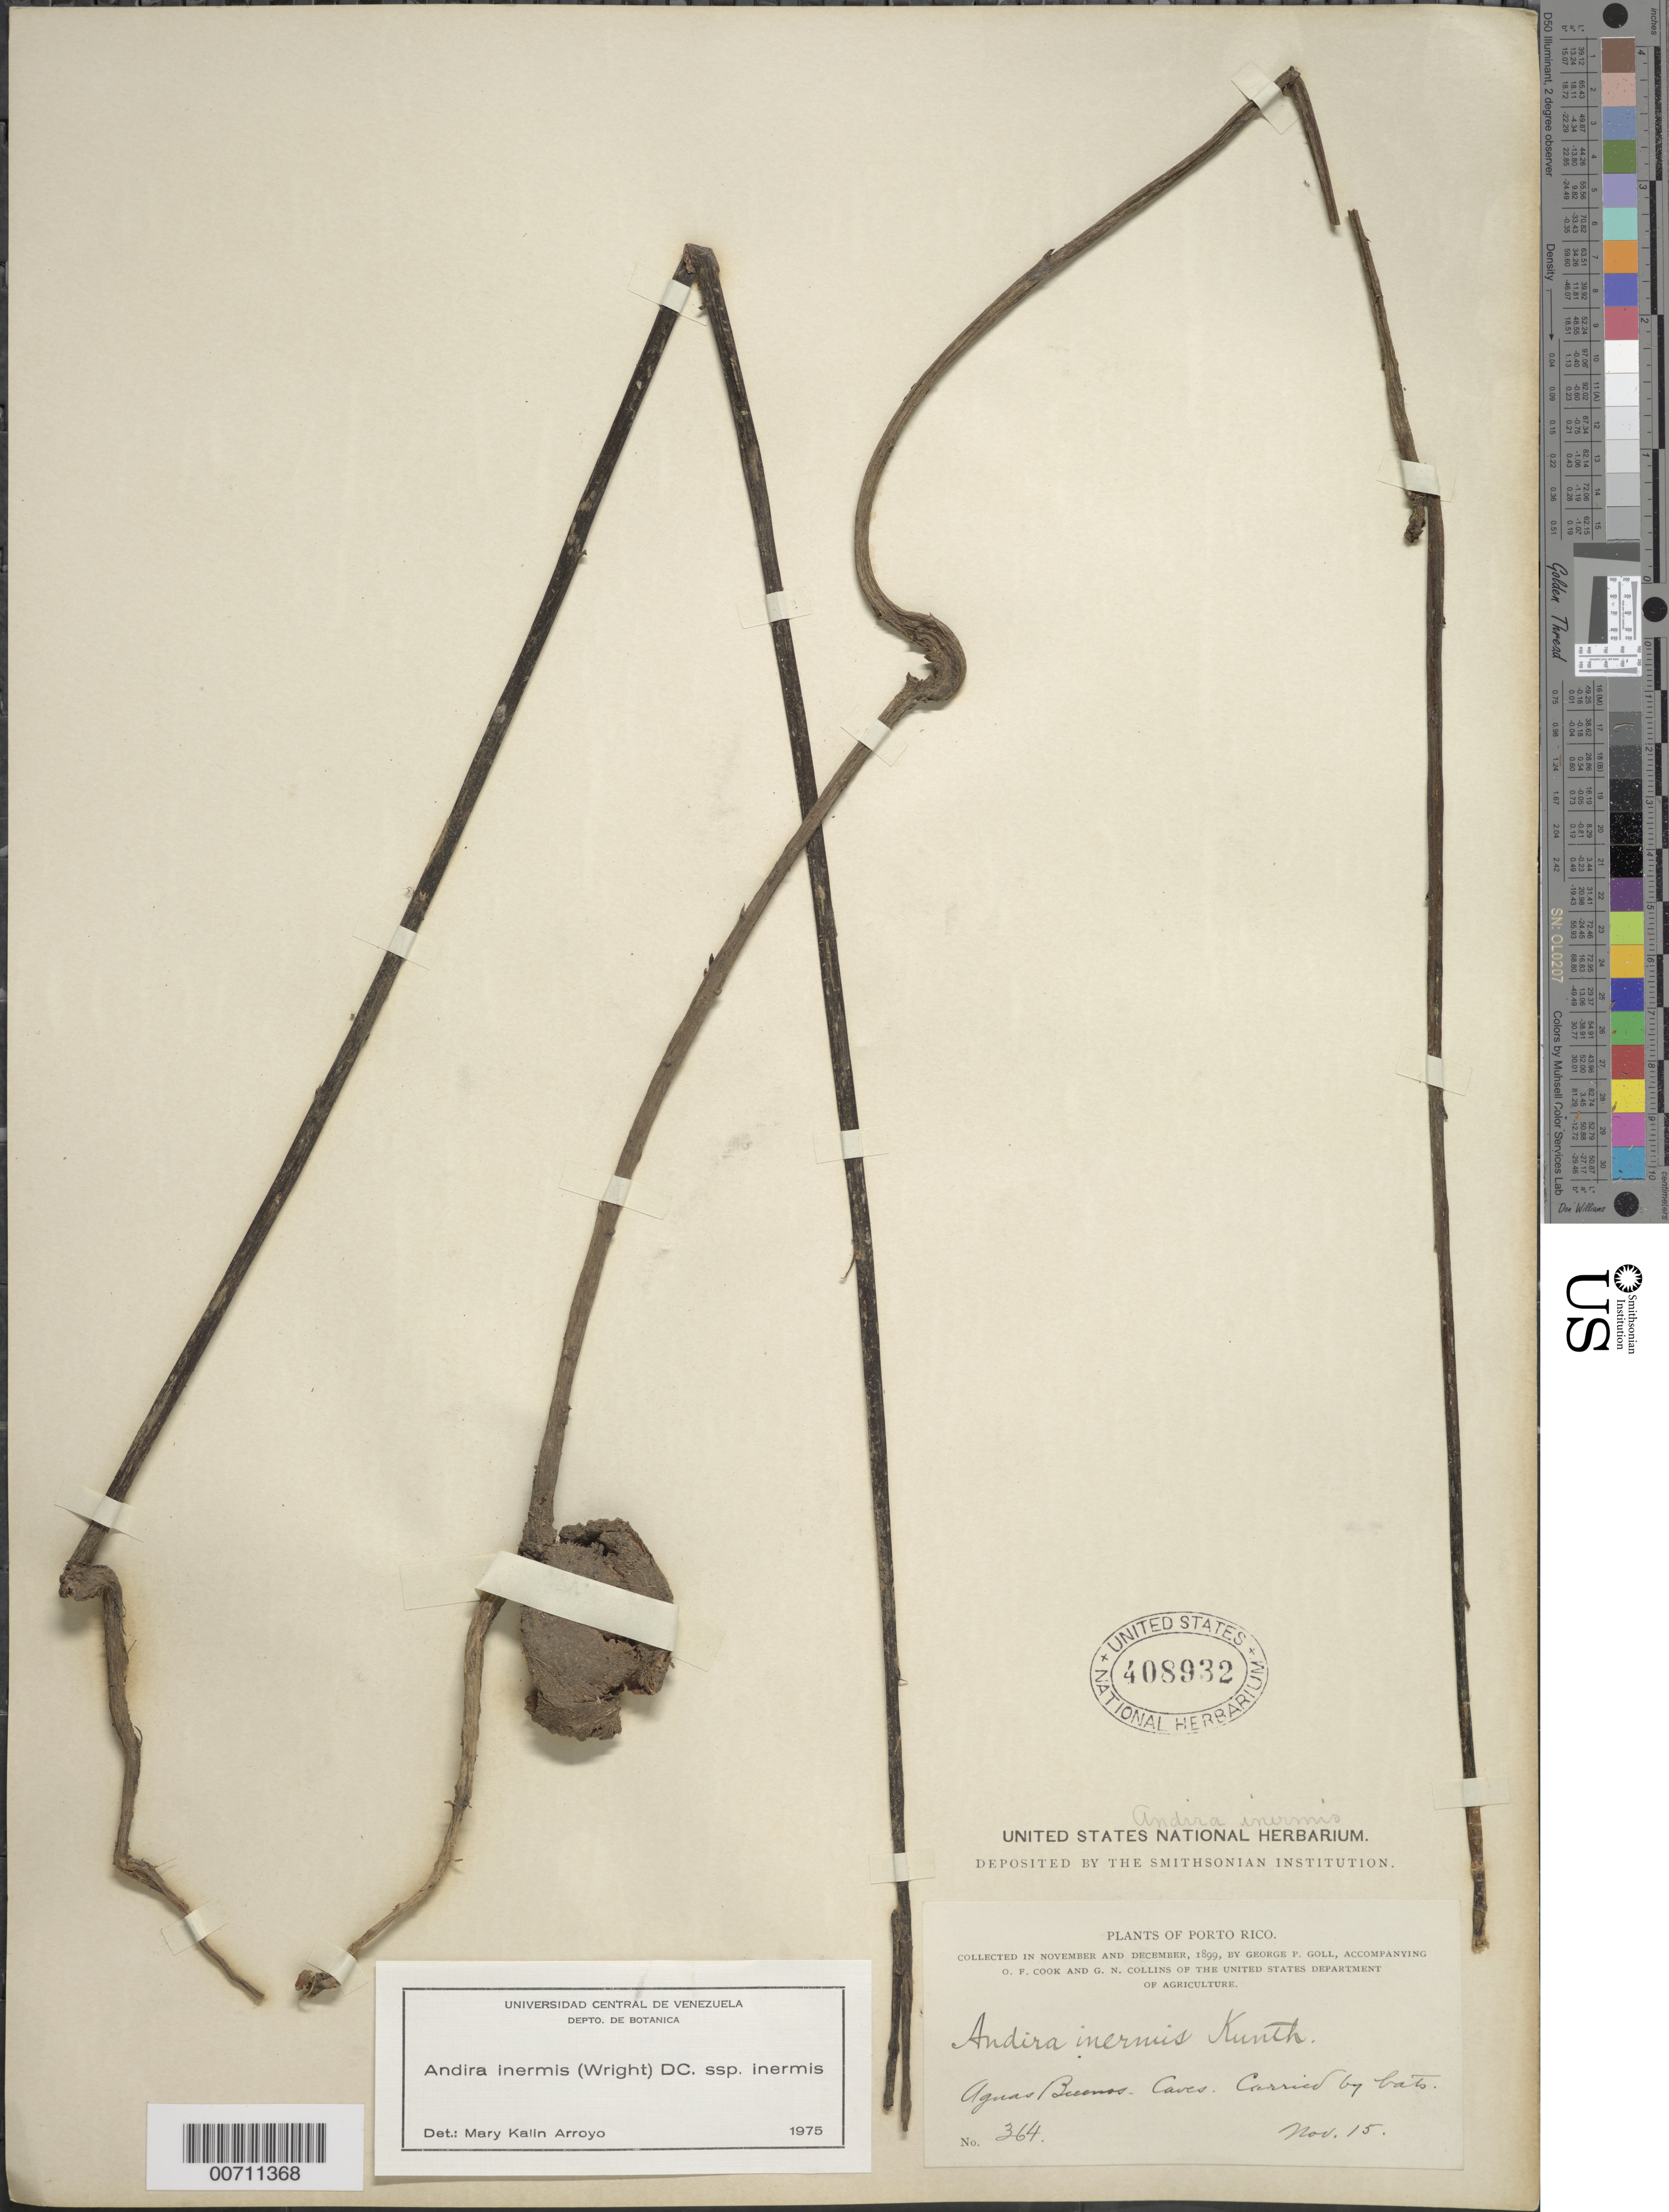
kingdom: Plantae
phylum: Tracheophyta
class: Magnoliopsida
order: Fabales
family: Fabaceae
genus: Andira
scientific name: Andira inermis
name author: (W. Wright) Kunth ex DC.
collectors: G. Goll, O. F. Cook & G. Collins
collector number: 364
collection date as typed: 15 Nov 1899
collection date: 1899-11-15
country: Puerto Rico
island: Greater Antilles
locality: Aguas Buenos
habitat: Caves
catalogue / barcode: US 408932